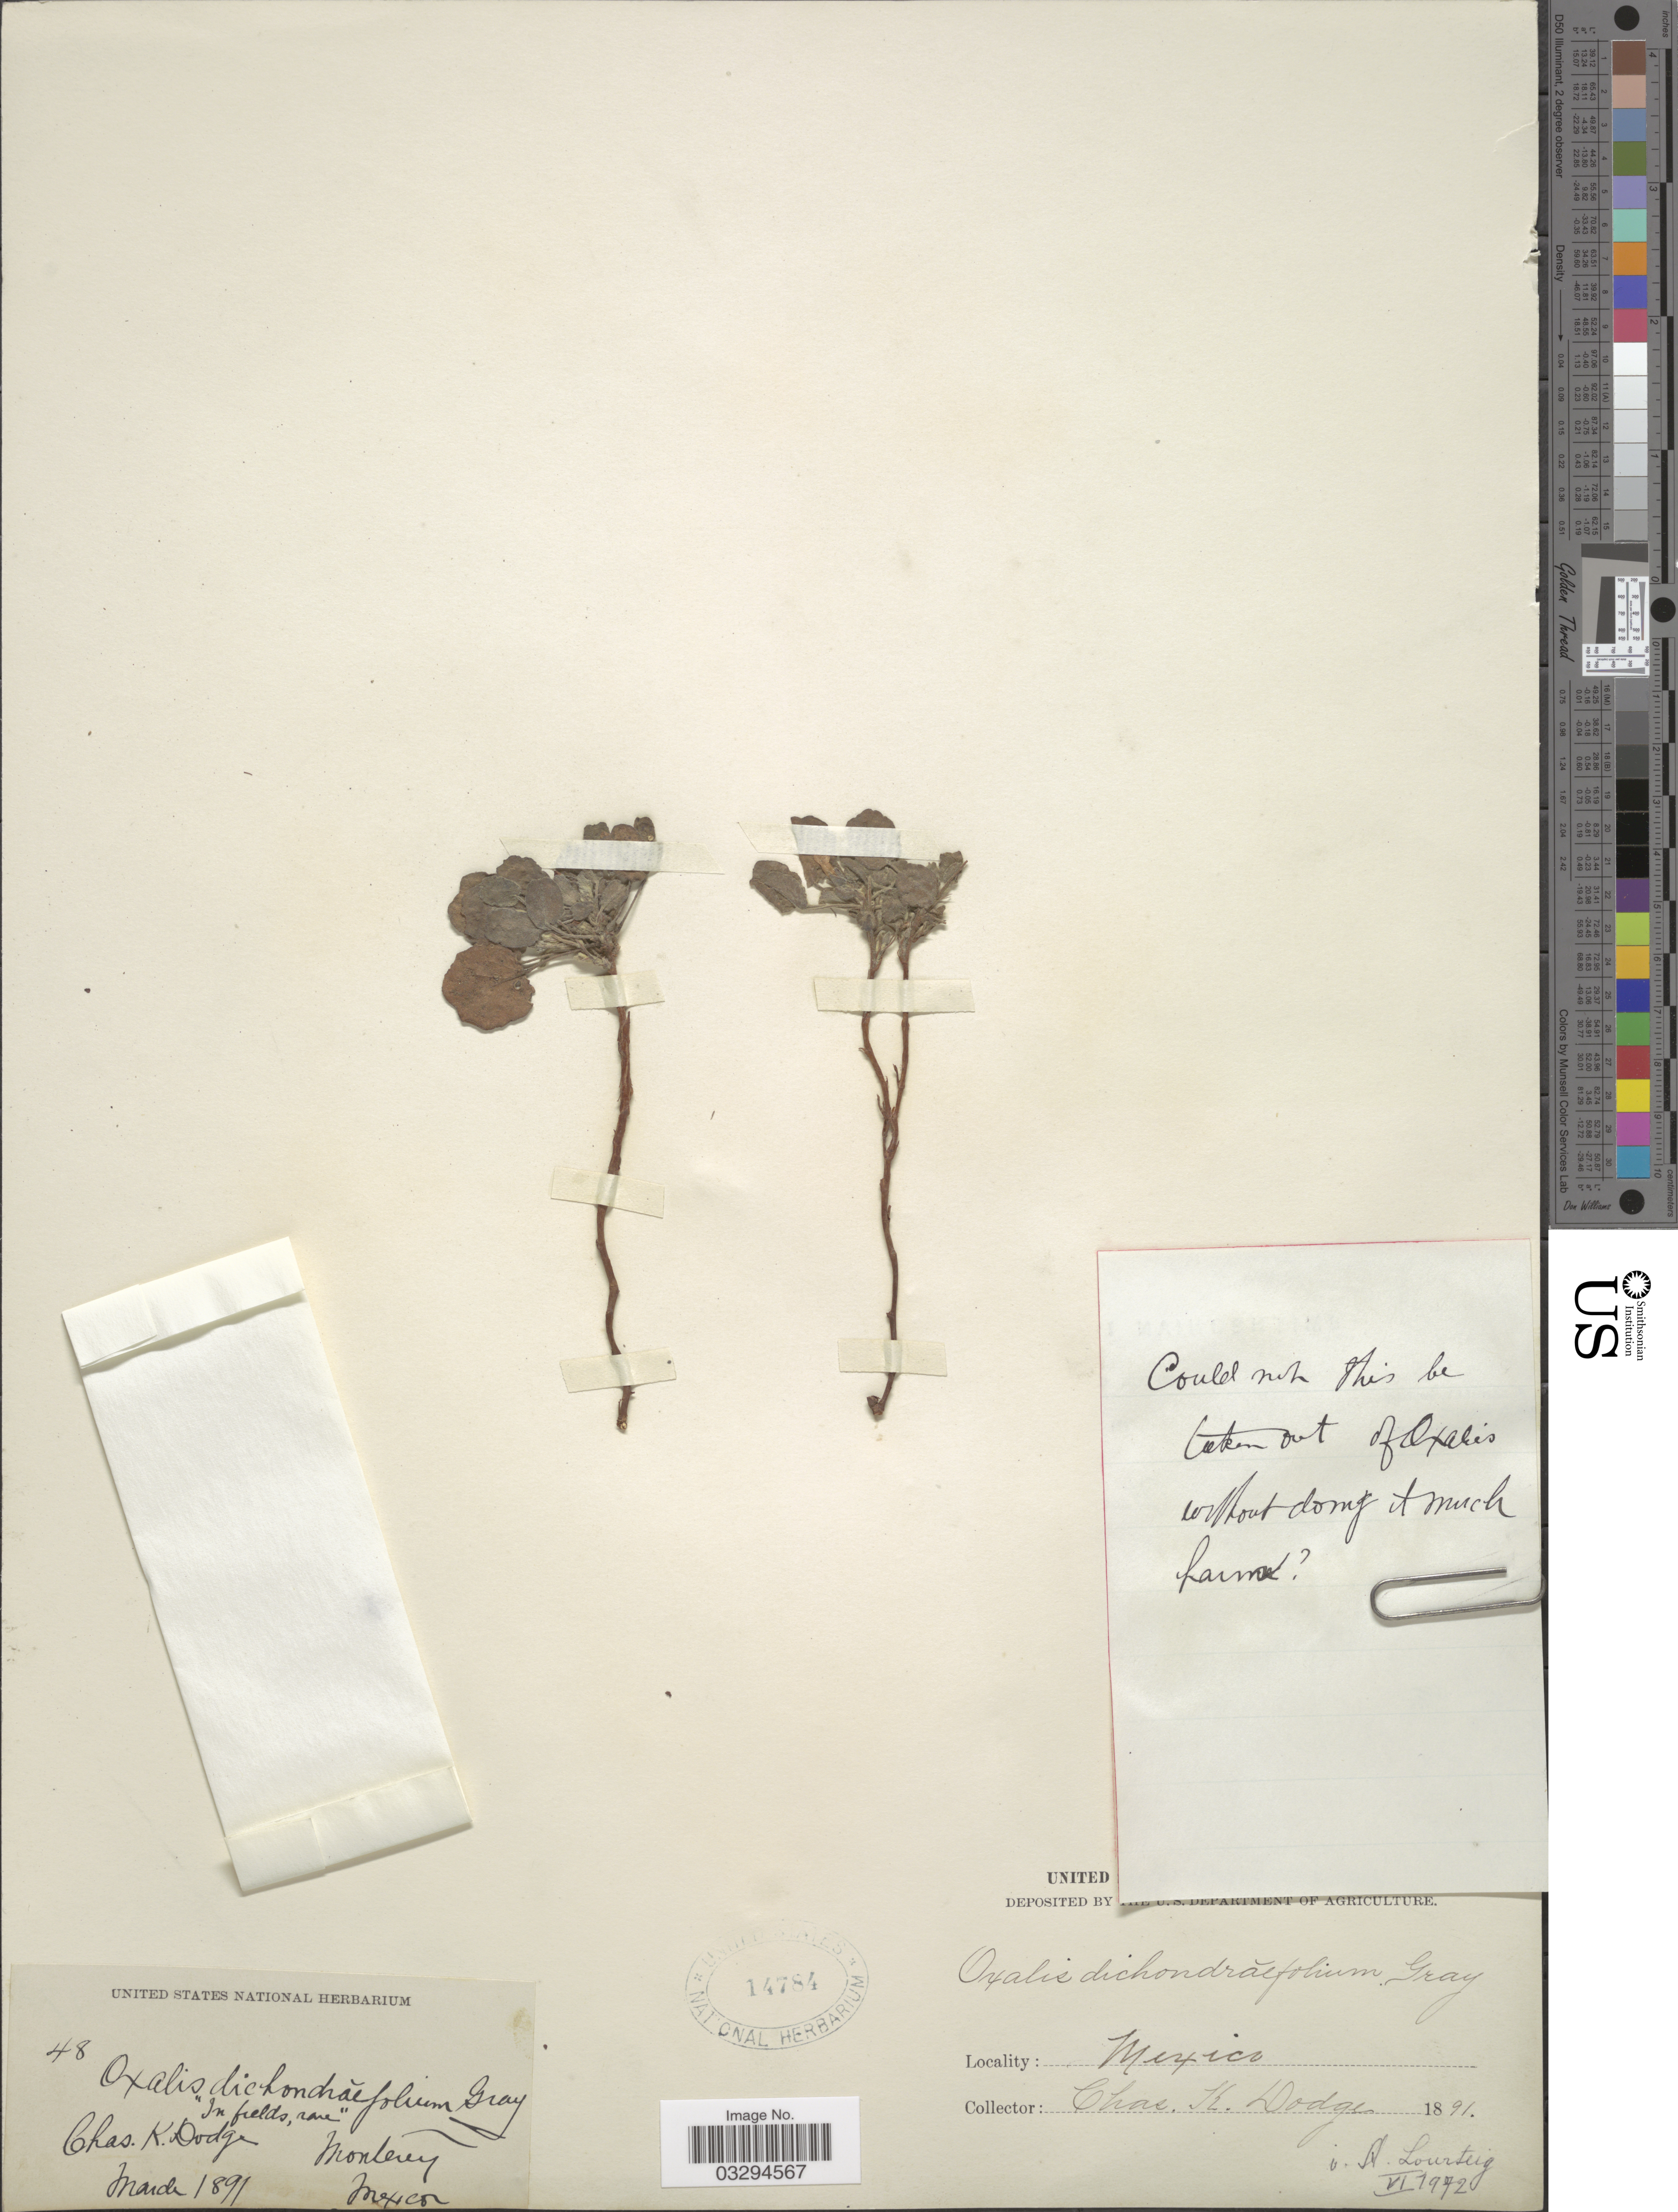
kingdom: Plantae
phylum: Tracheophyta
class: Magnoliopsida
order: Oxalidales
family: Oxalidaceae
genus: Oxalis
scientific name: Oxalis dichondraefolia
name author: A. Gray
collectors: C. K. Dodge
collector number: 48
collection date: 1891-03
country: Mexico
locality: Monterey.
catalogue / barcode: US 14784